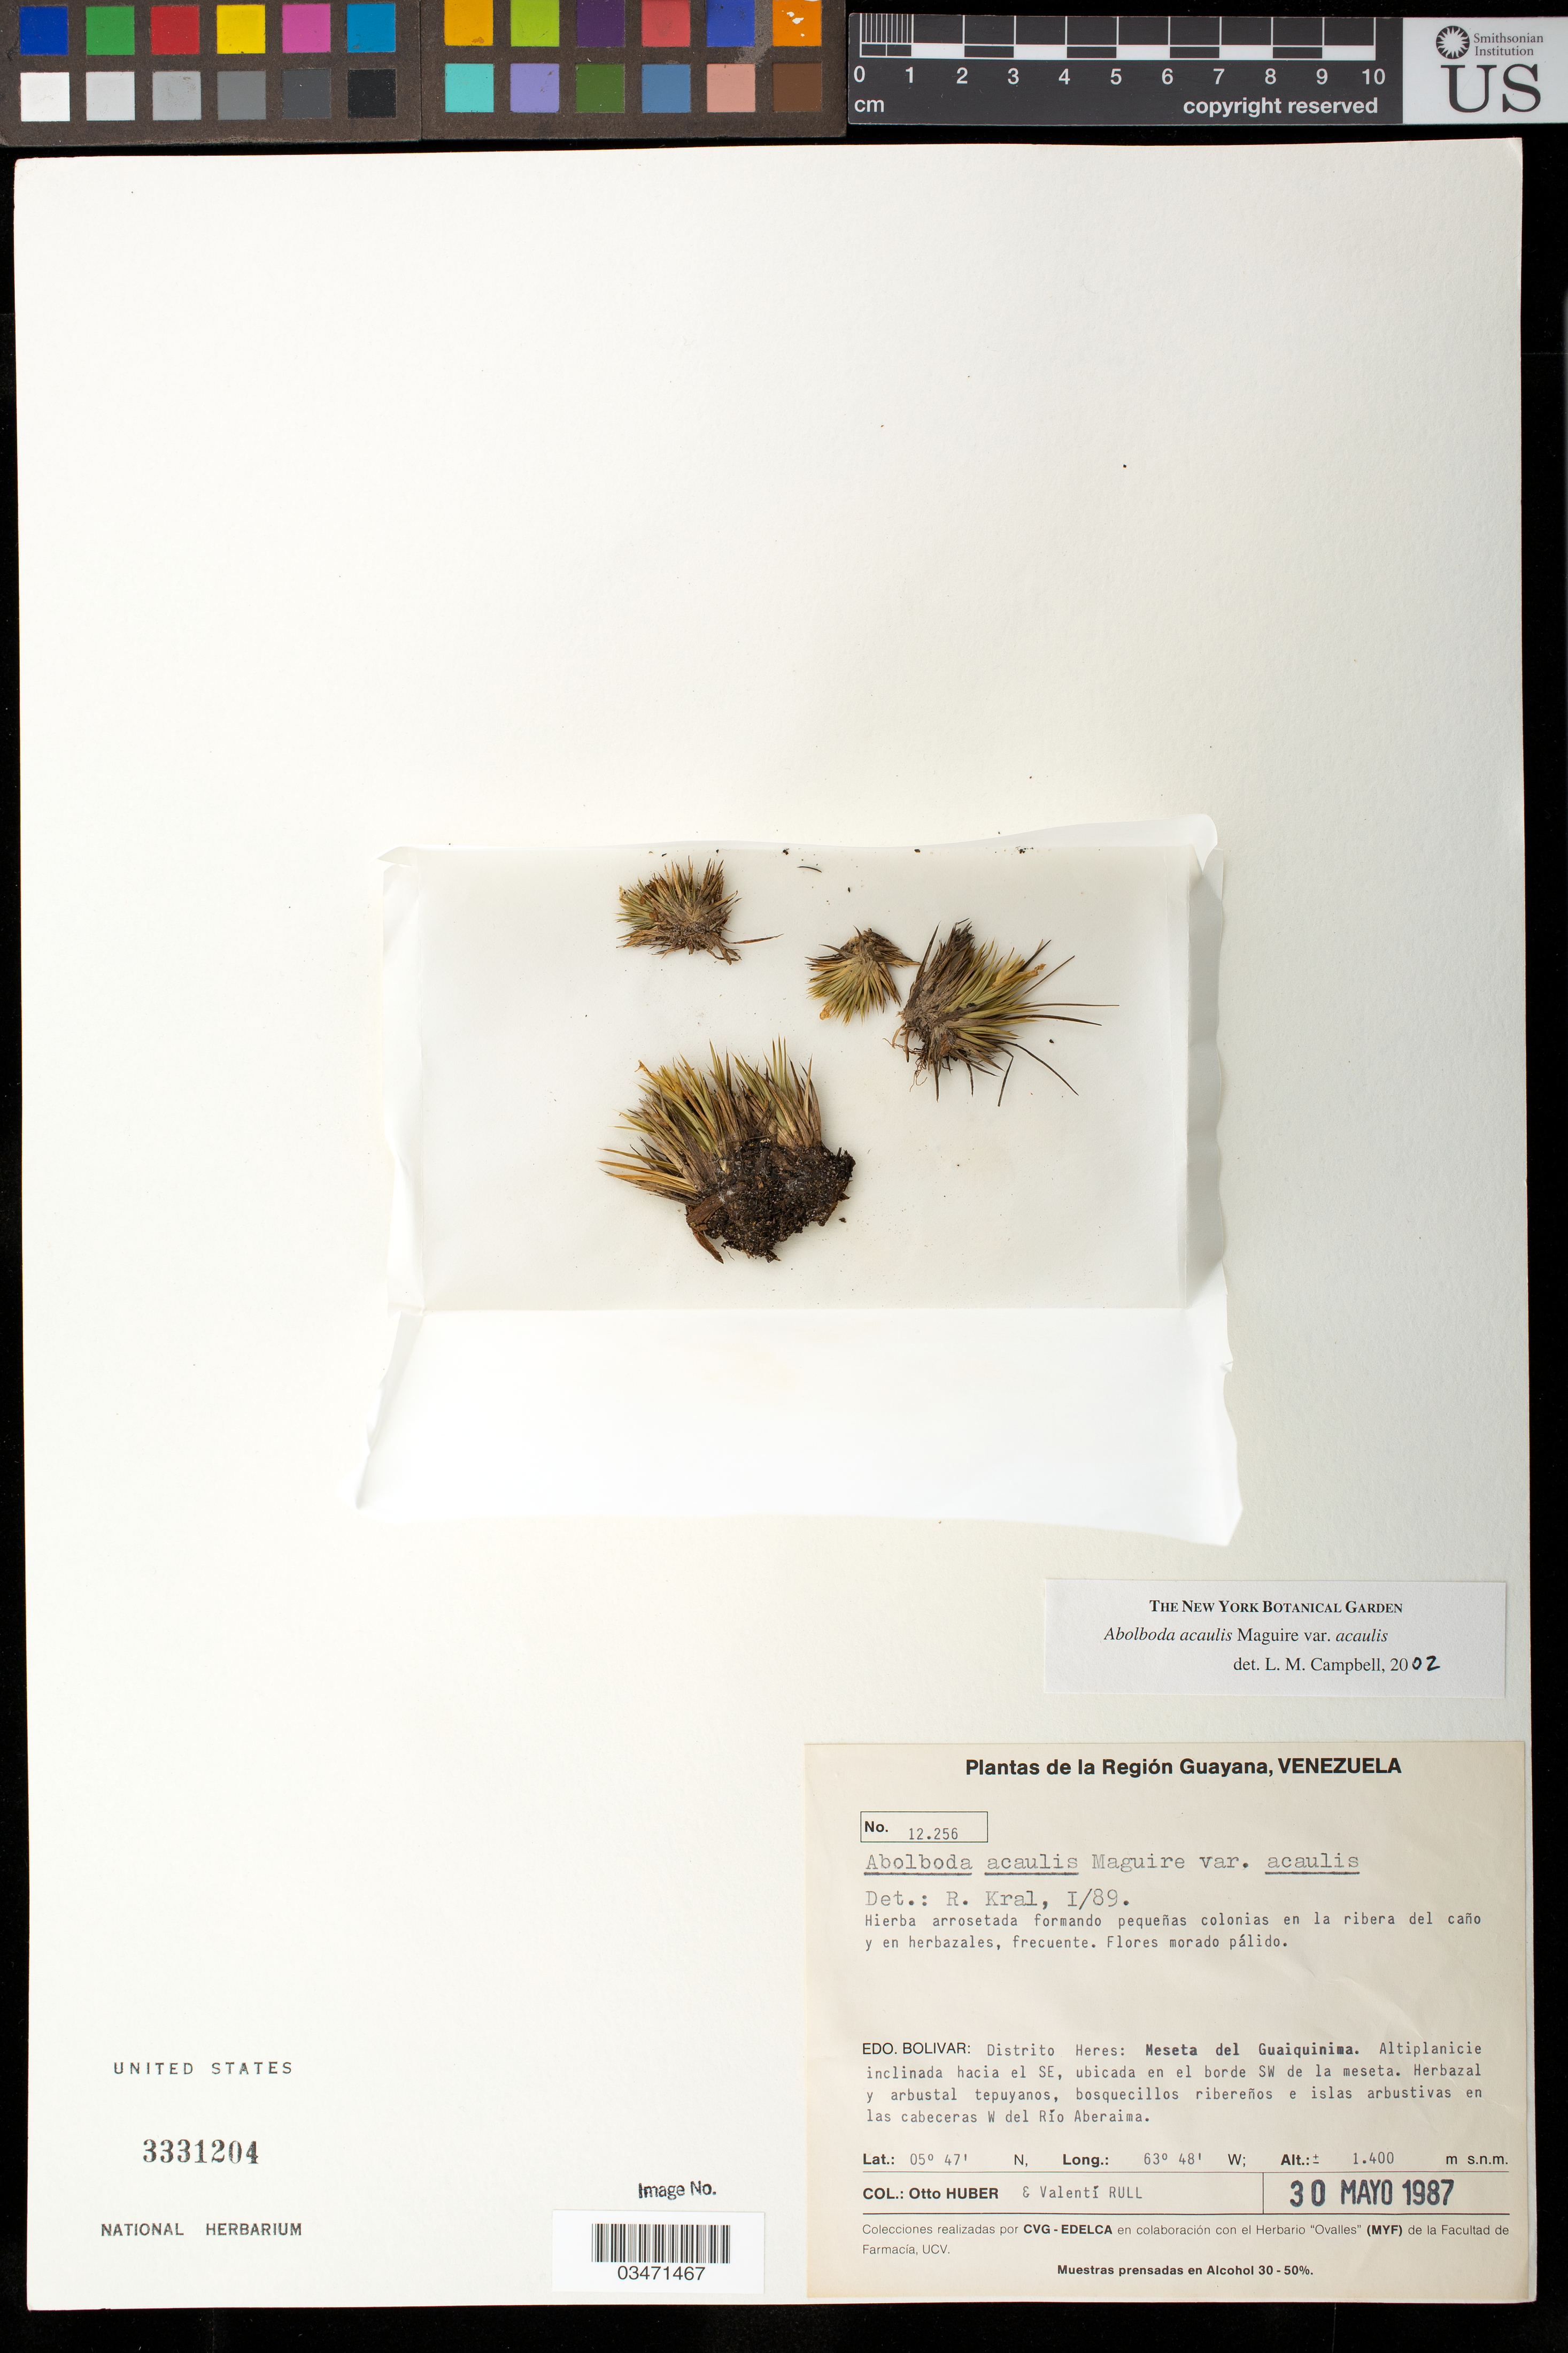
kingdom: Plantae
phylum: Tracheophyta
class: Liliopsida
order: Poales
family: Xyridaceae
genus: Abolboda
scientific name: Abolboda acaulis var. acaulis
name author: Maguire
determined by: Campbell, L. M.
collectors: O. Huber & V. Rull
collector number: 12256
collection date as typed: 30-May-87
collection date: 1987-05-30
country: Venezuela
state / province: Bolívar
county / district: Heres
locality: Meseta del Guaiquinima, altiplanicie inclinada hacia el SE, ubicada en el borde SW de la meseta; en las cabeceras W del Río Aberaima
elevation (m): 1400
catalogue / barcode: US 3331204